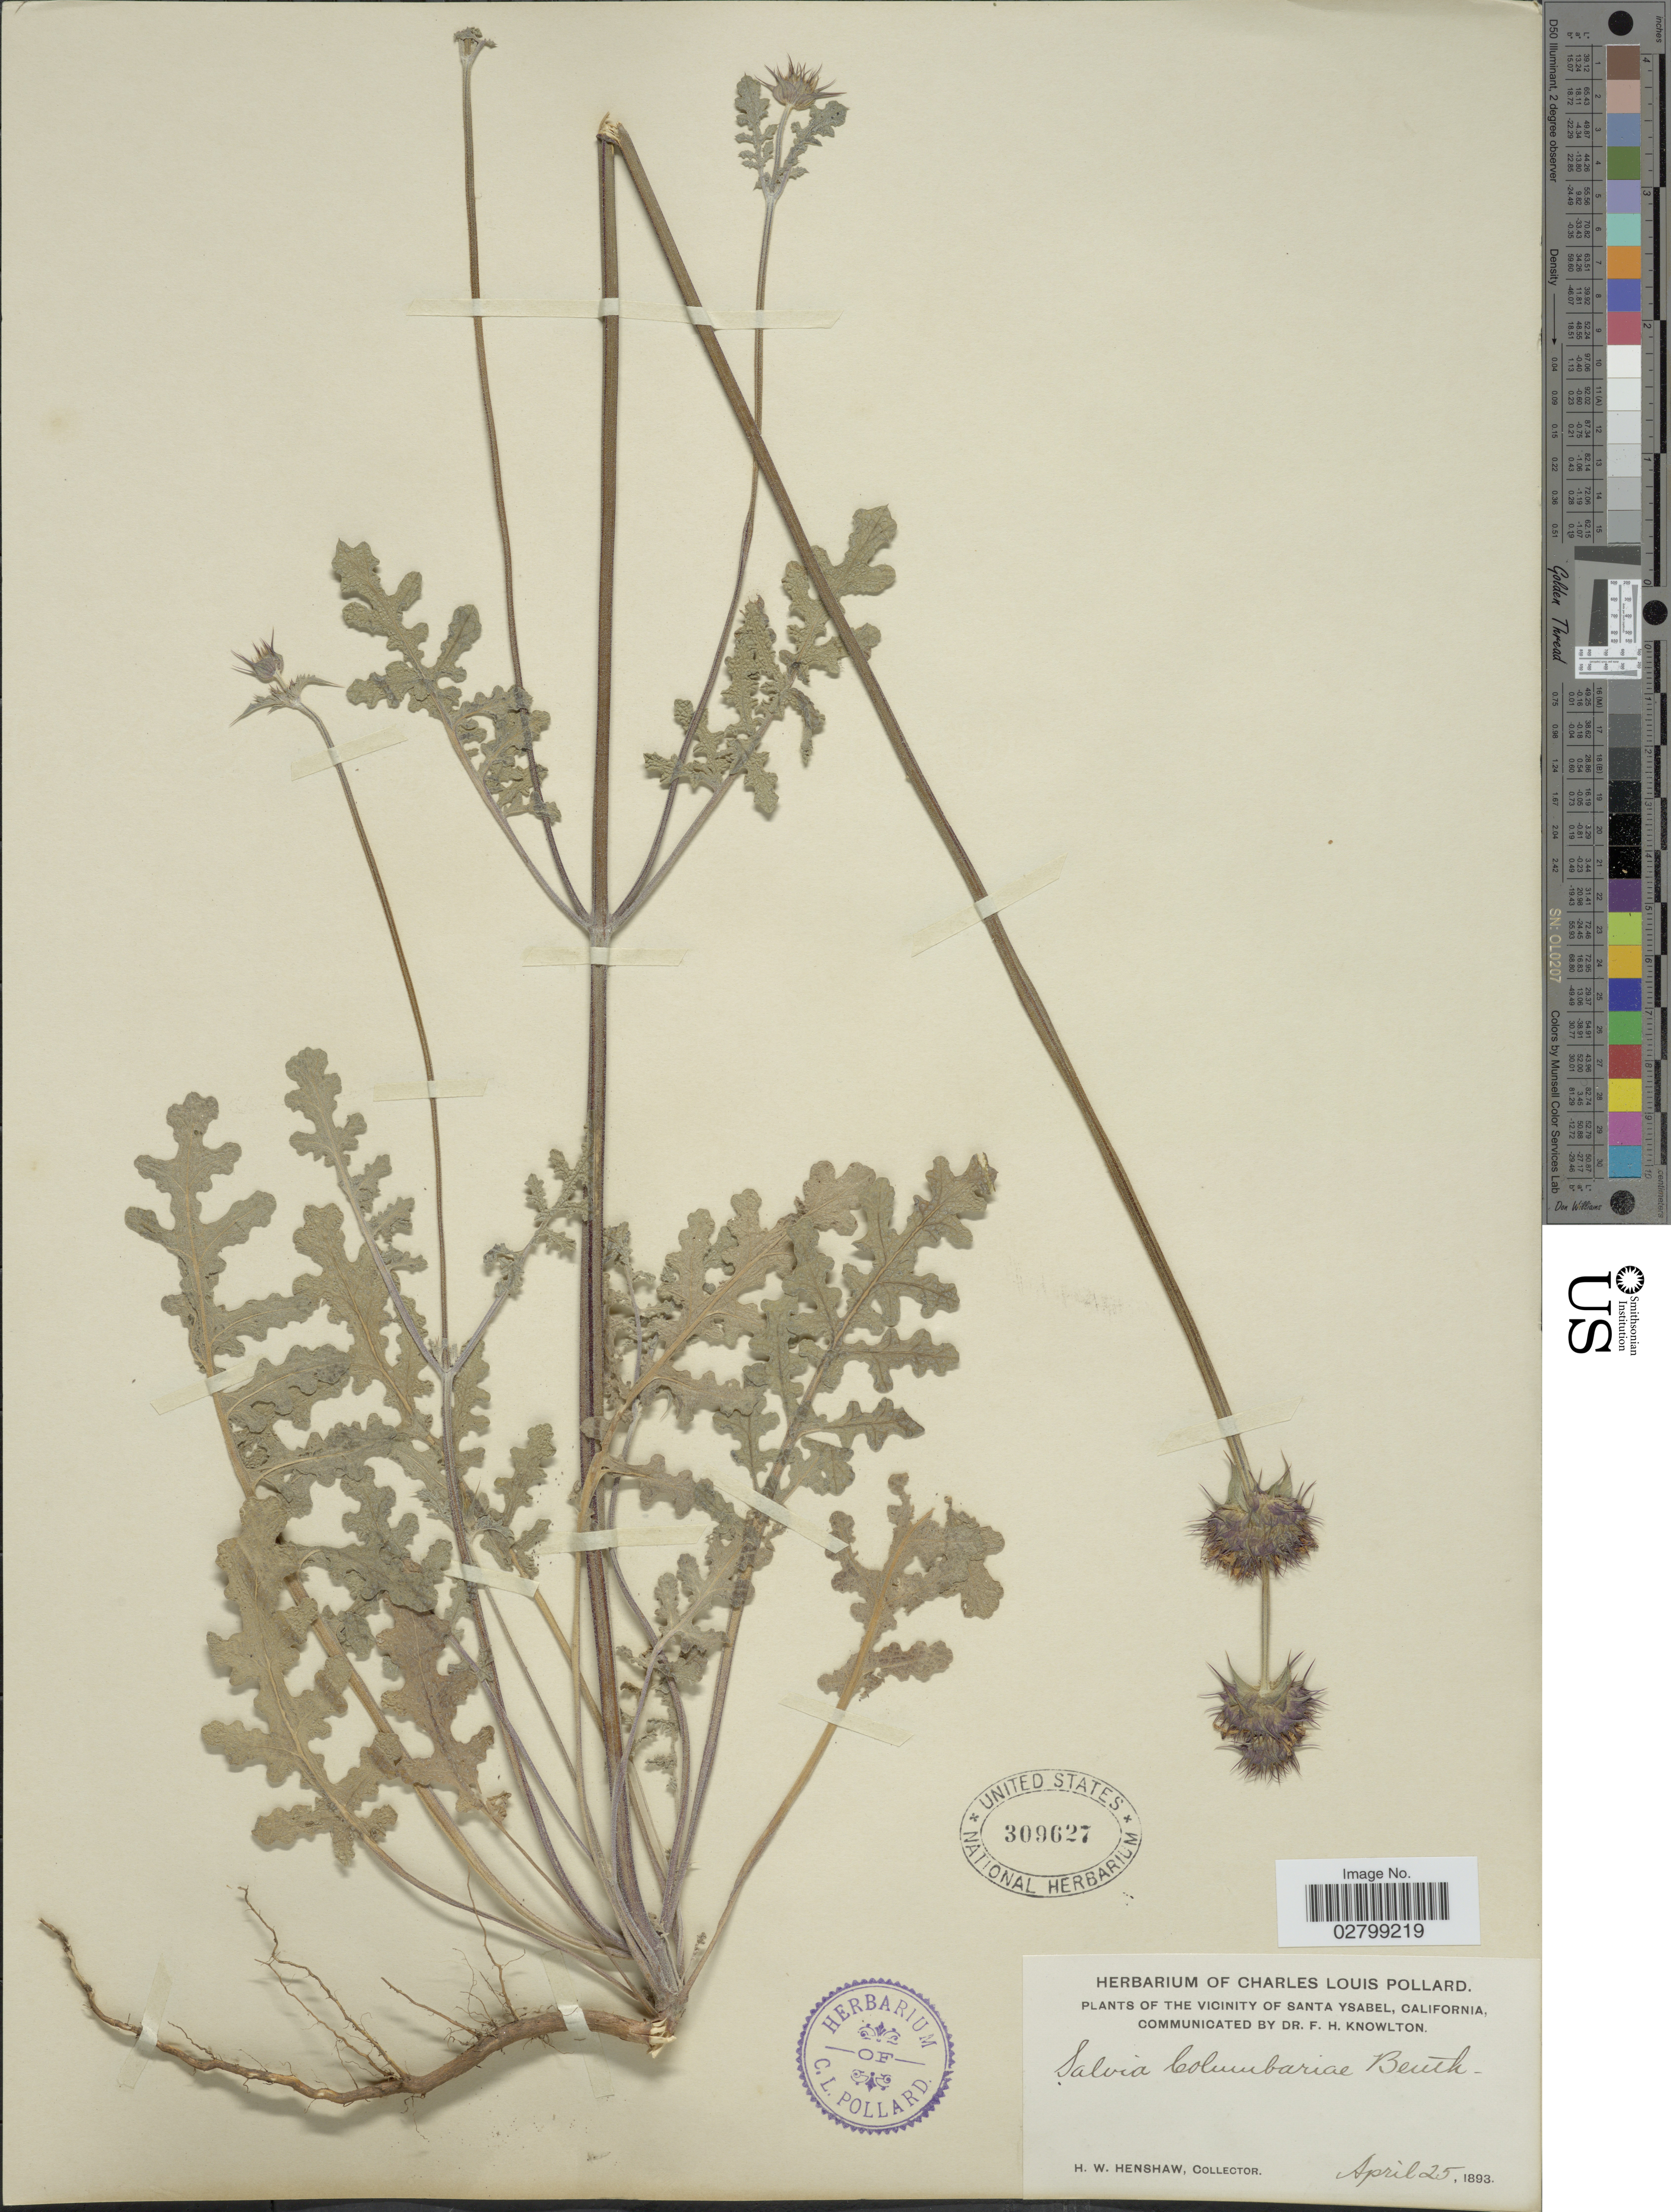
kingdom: Plantae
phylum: Tracheophyta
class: Magnoliopsida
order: Lamiales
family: Lamiaceae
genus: Salvia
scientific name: Salvia columbariae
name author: Benth.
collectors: H. Henshaw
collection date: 1893-04-25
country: United States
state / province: California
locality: Vicinity of Santa Ysabel.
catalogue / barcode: US 309627